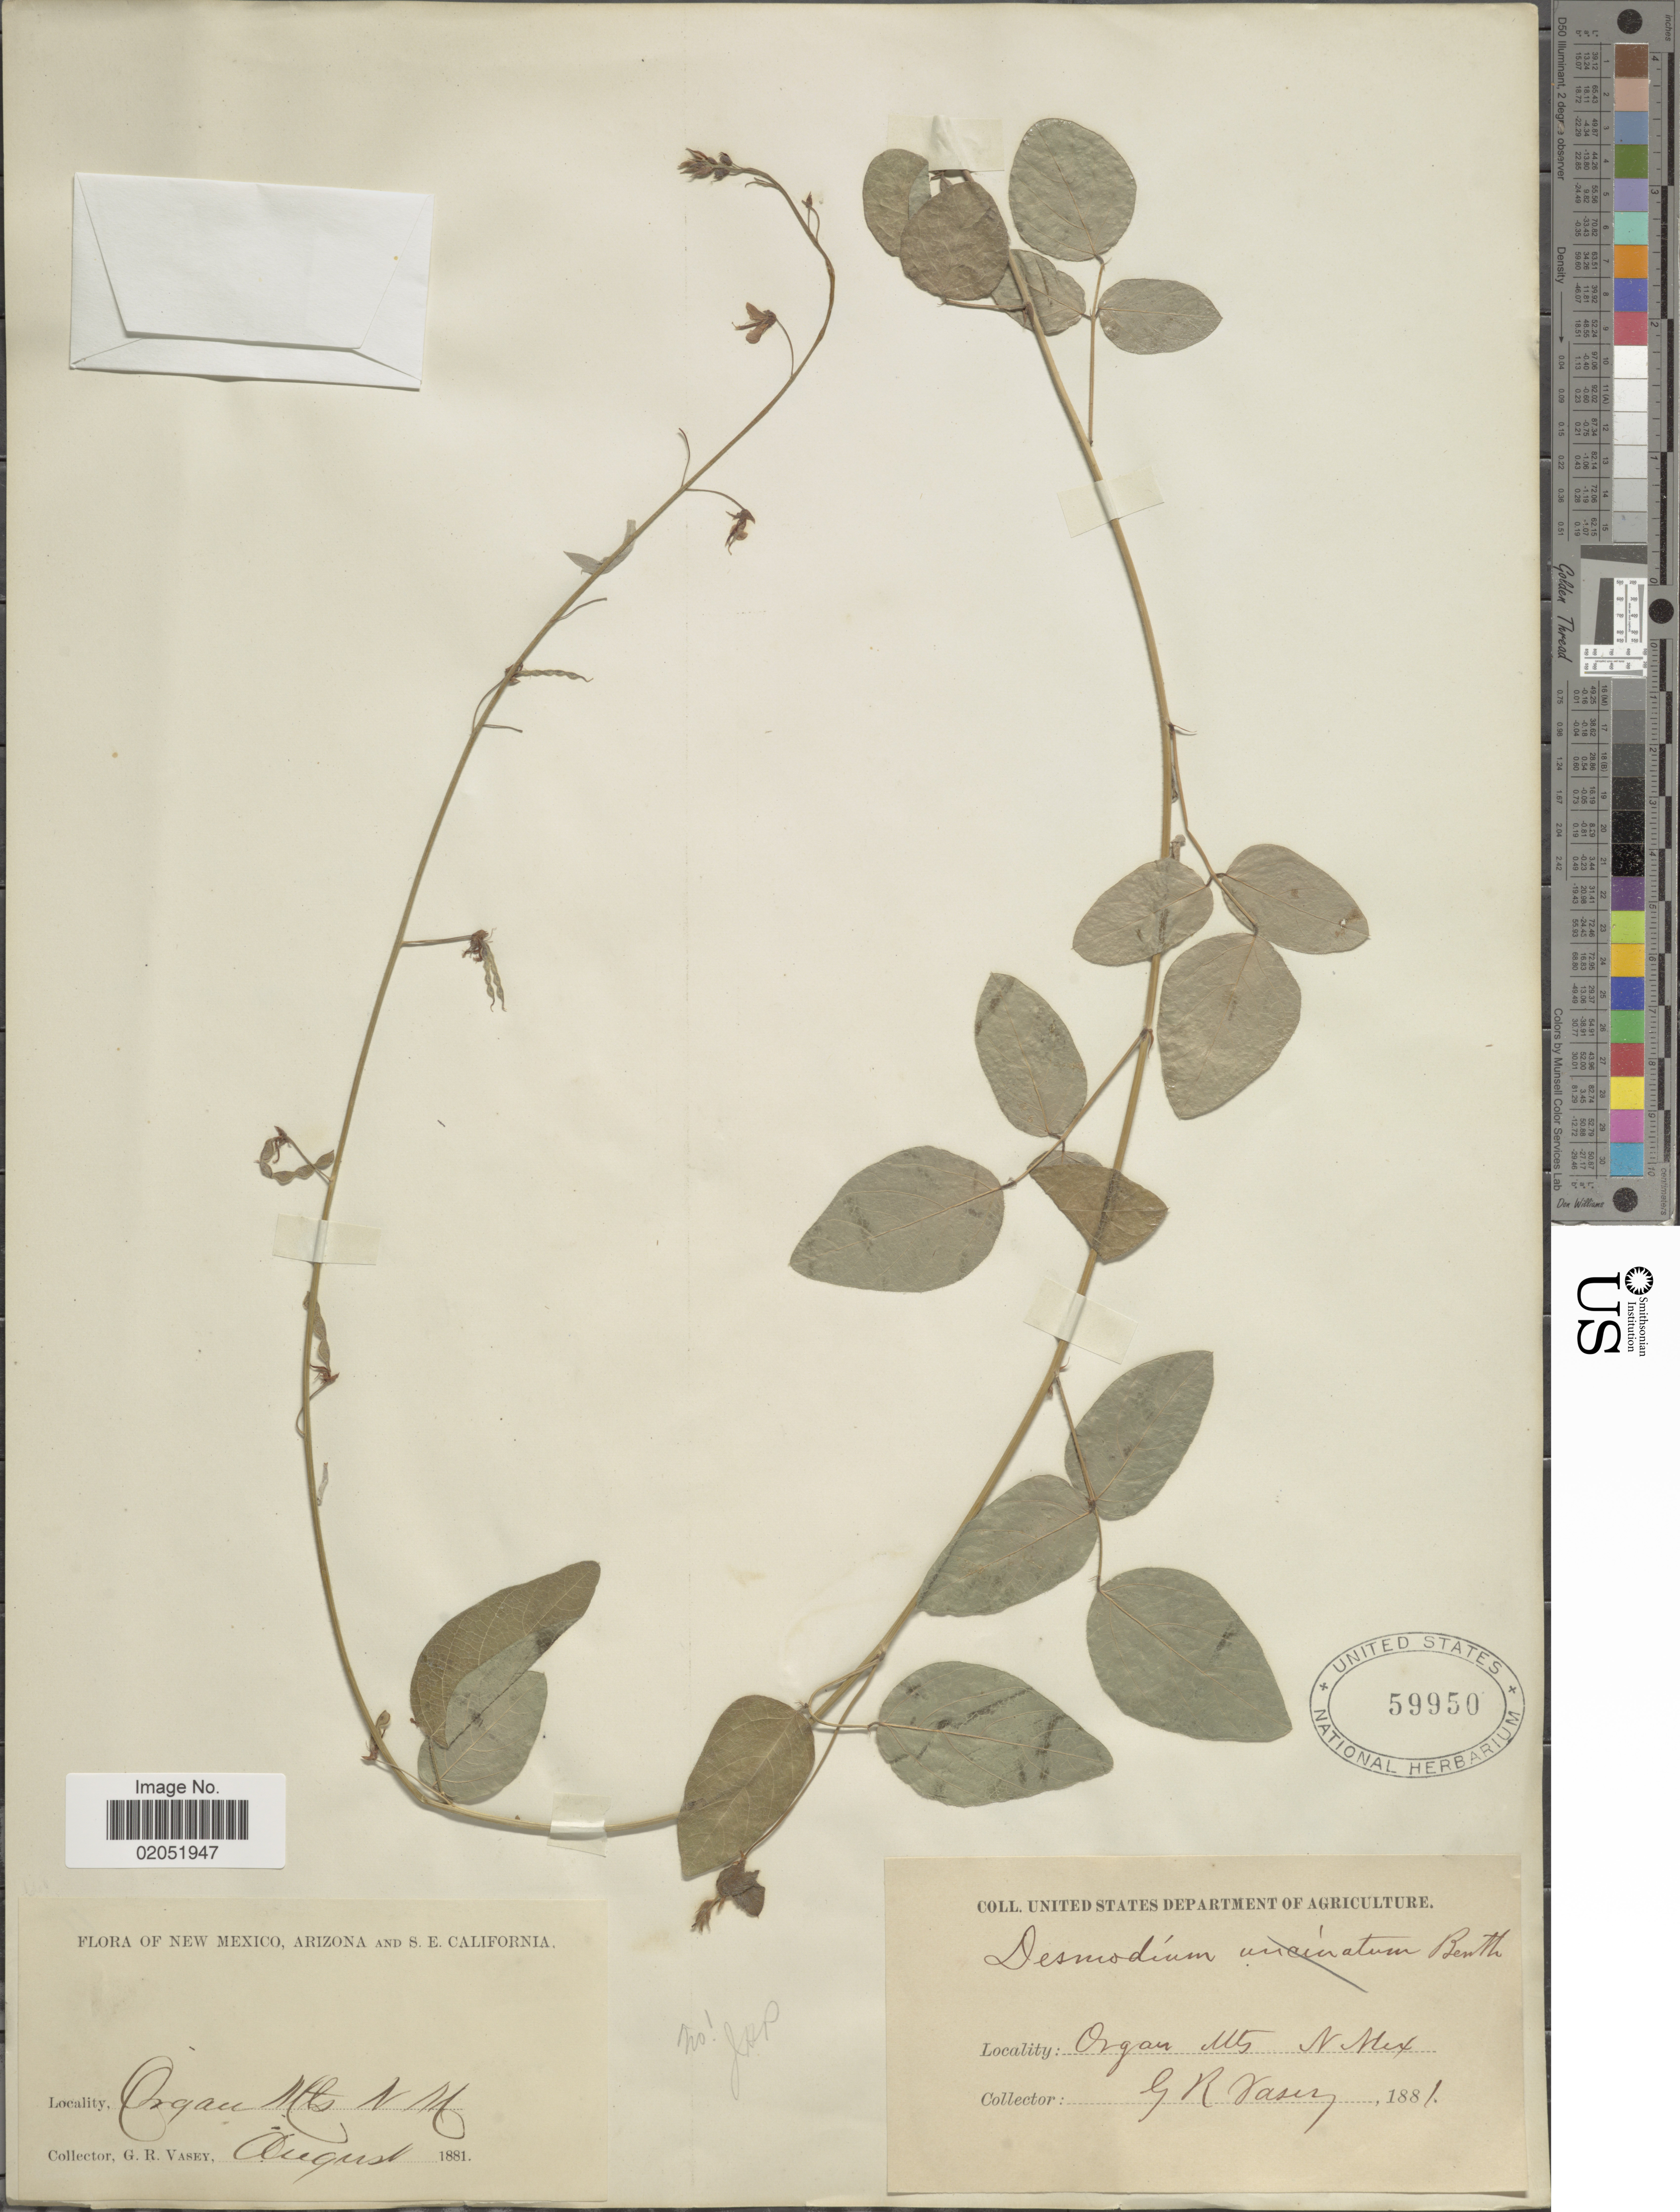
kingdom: Plantae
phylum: Tracheophyta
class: Magnoliopsida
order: Fabales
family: Fabaceae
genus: Desmodium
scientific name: Desmodium sp.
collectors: G. R. Vasey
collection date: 1881-08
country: United States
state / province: New Mexico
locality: Organ Mts. N. Mex.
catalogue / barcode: US 59950